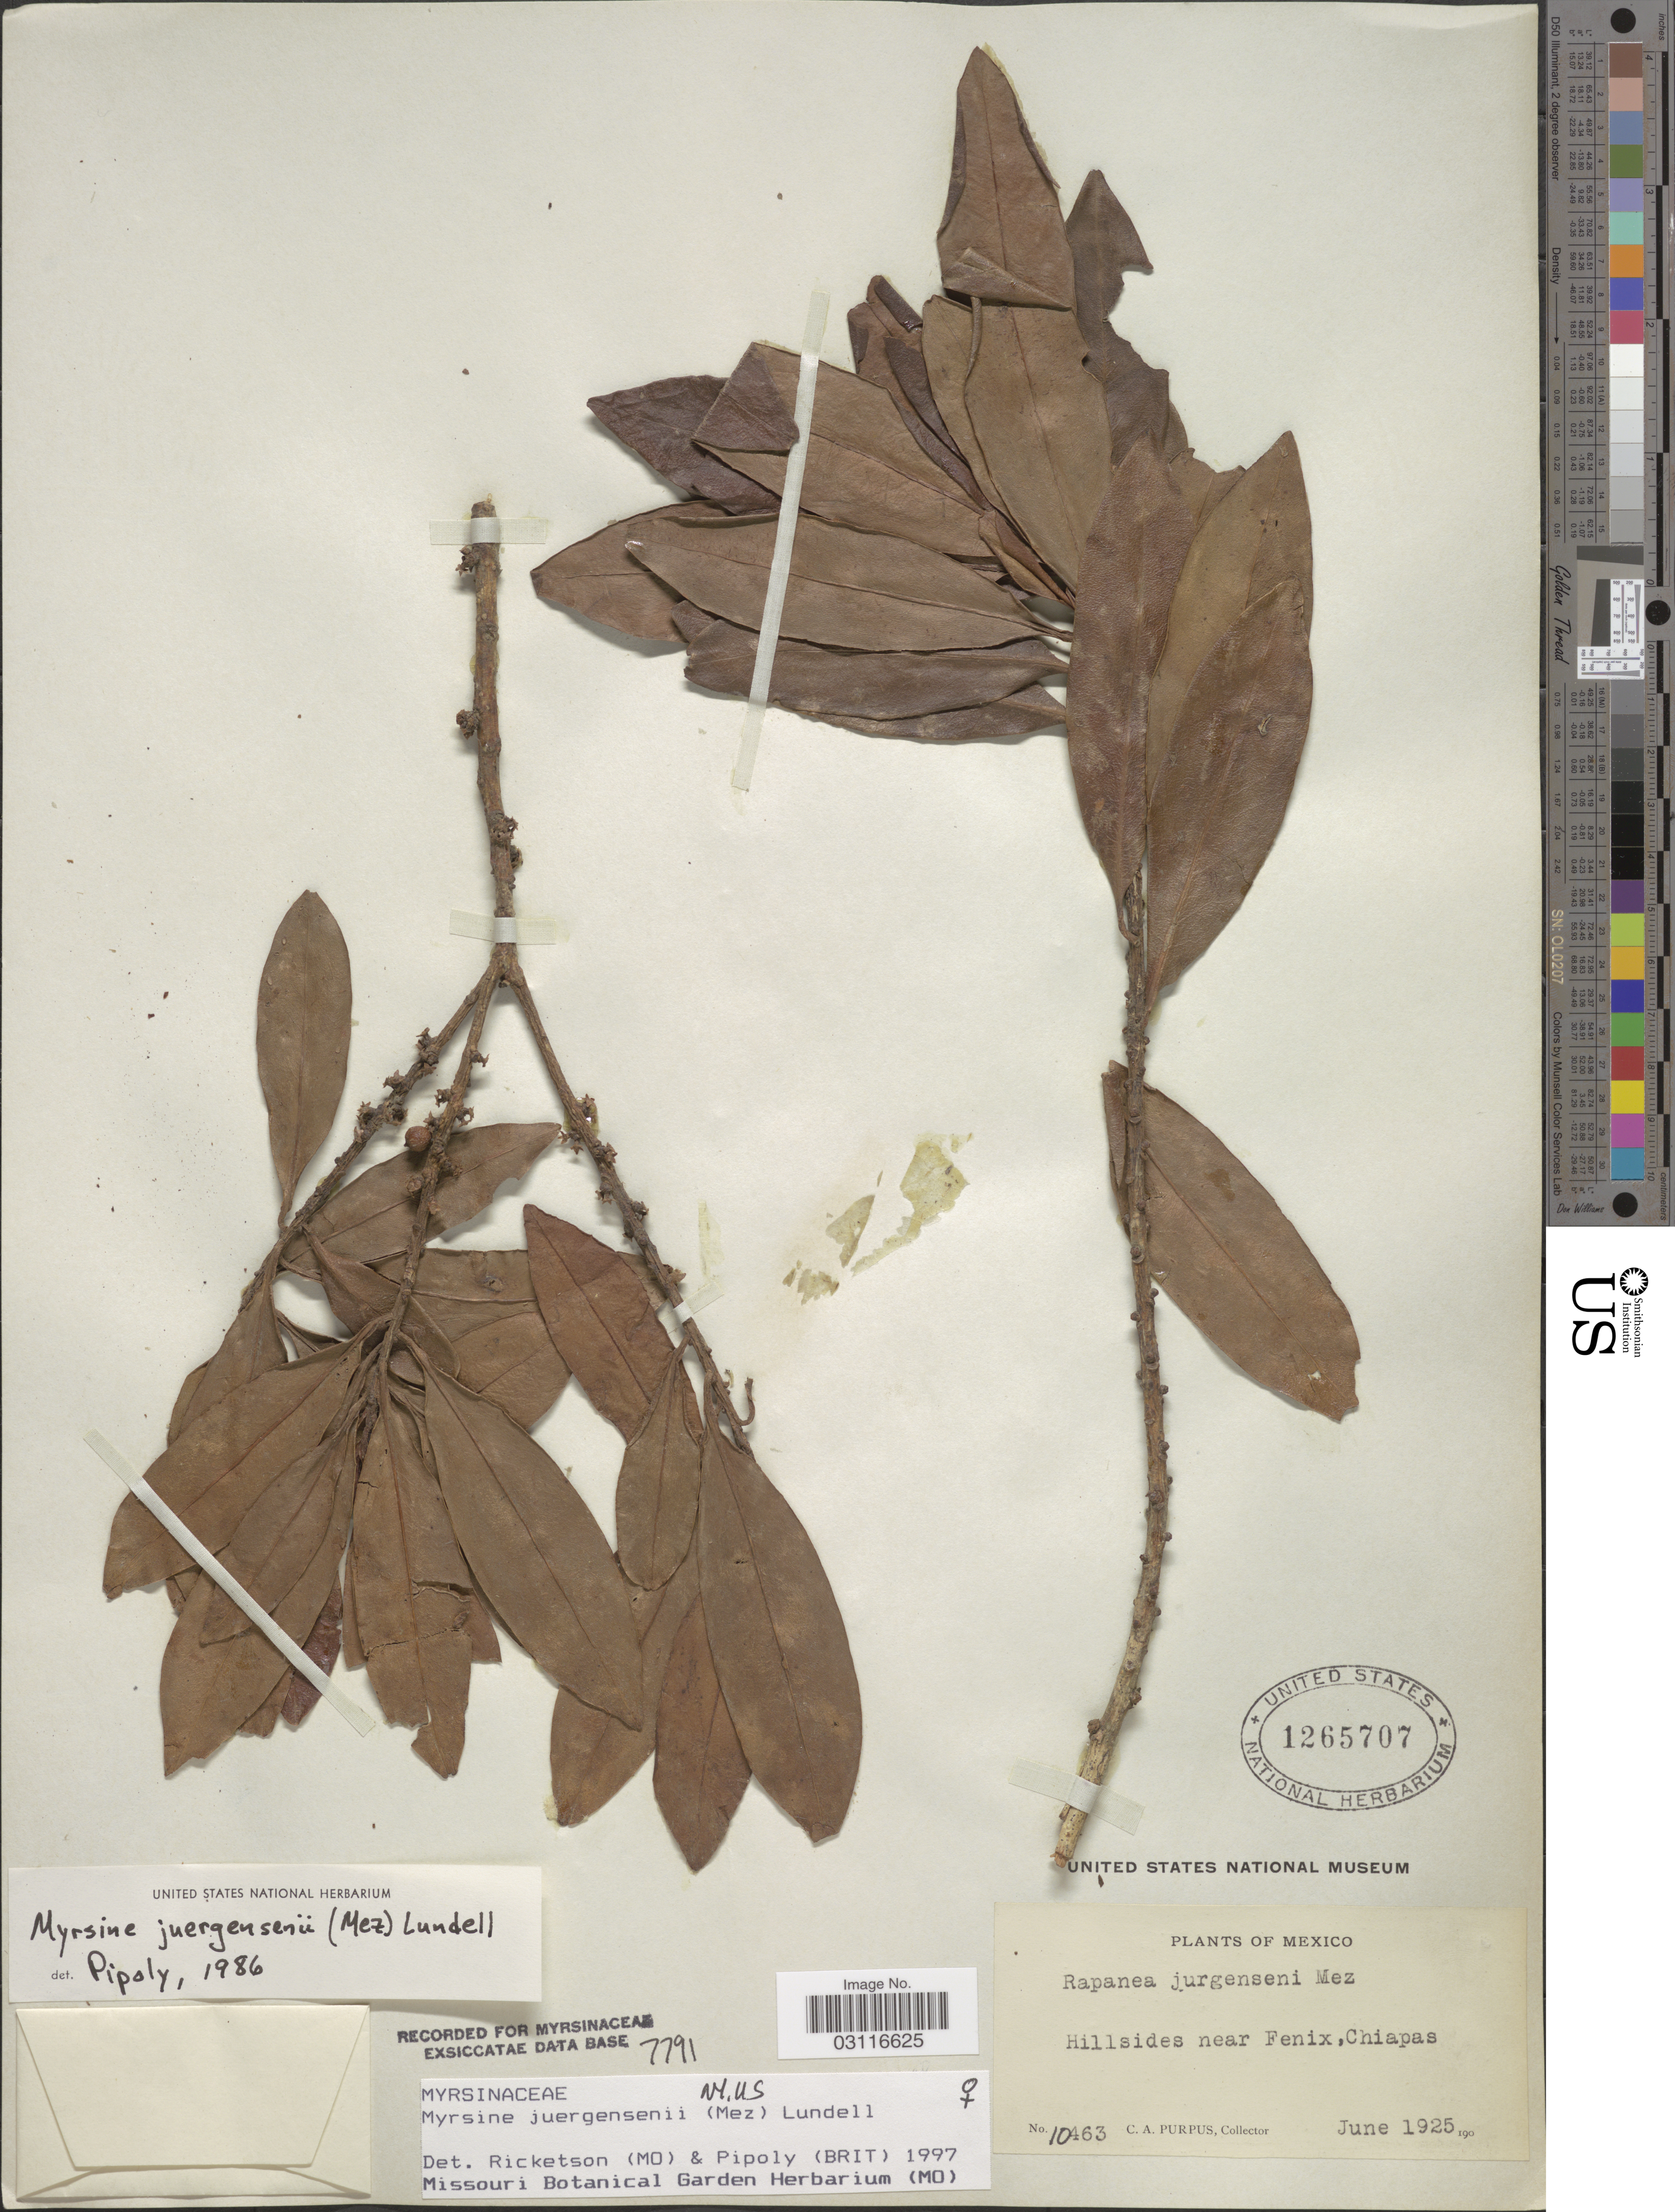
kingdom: Plantae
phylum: Tracheophyta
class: Magnoliopsida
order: Ericales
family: Primulaceae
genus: Myrsine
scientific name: Myrsine juergensenii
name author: (Mez) Lundell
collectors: C. A. Purpus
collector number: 10463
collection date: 1925-06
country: Mexico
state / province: Chiapas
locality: Hillsides near Fenix.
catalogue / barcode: US 1265707